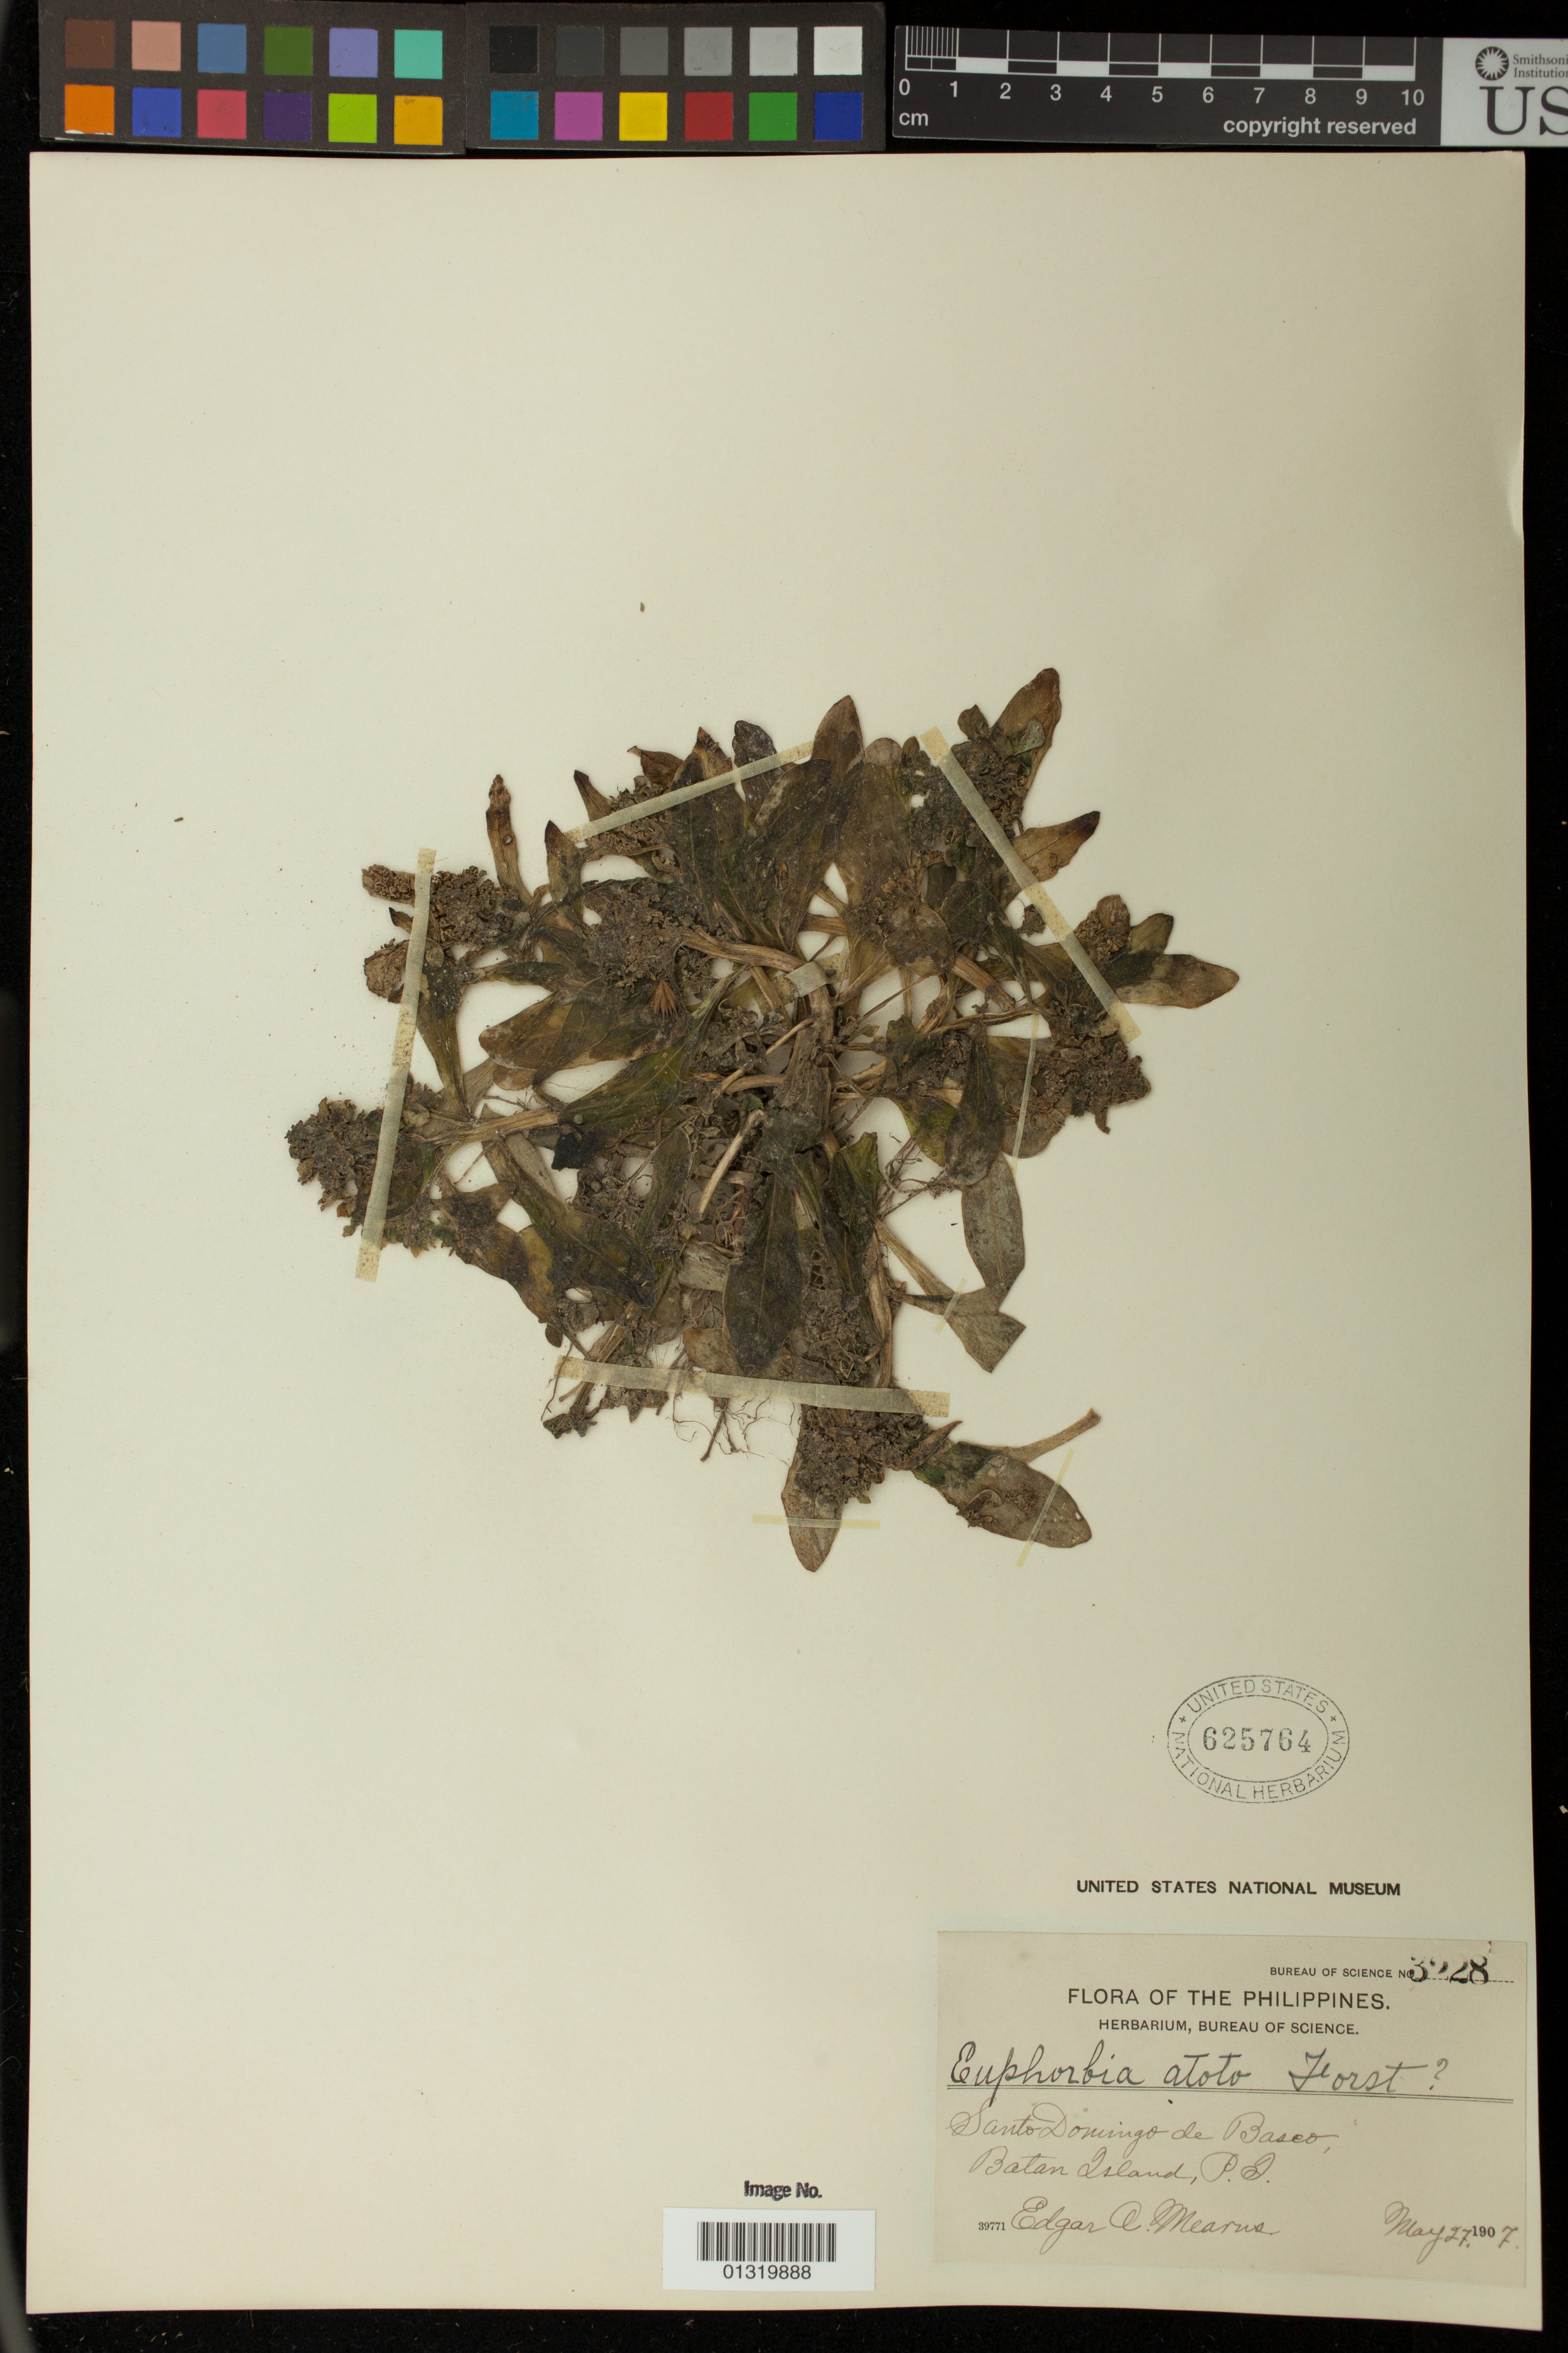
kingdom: Plantae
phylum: Tracheophyta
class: Magnoliopsida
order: Malpighiales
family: Euphorbiaceae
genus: Euphorbia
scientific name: Euphorbia atoto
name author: G. Forst.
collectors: E. A. Mearns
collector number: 3228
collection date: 1907-05-27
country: Philippines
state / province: Cagayan Valley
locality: Santo Domingo de Baseo (Basco), Batan Island, P. I.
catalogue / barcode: US 625764